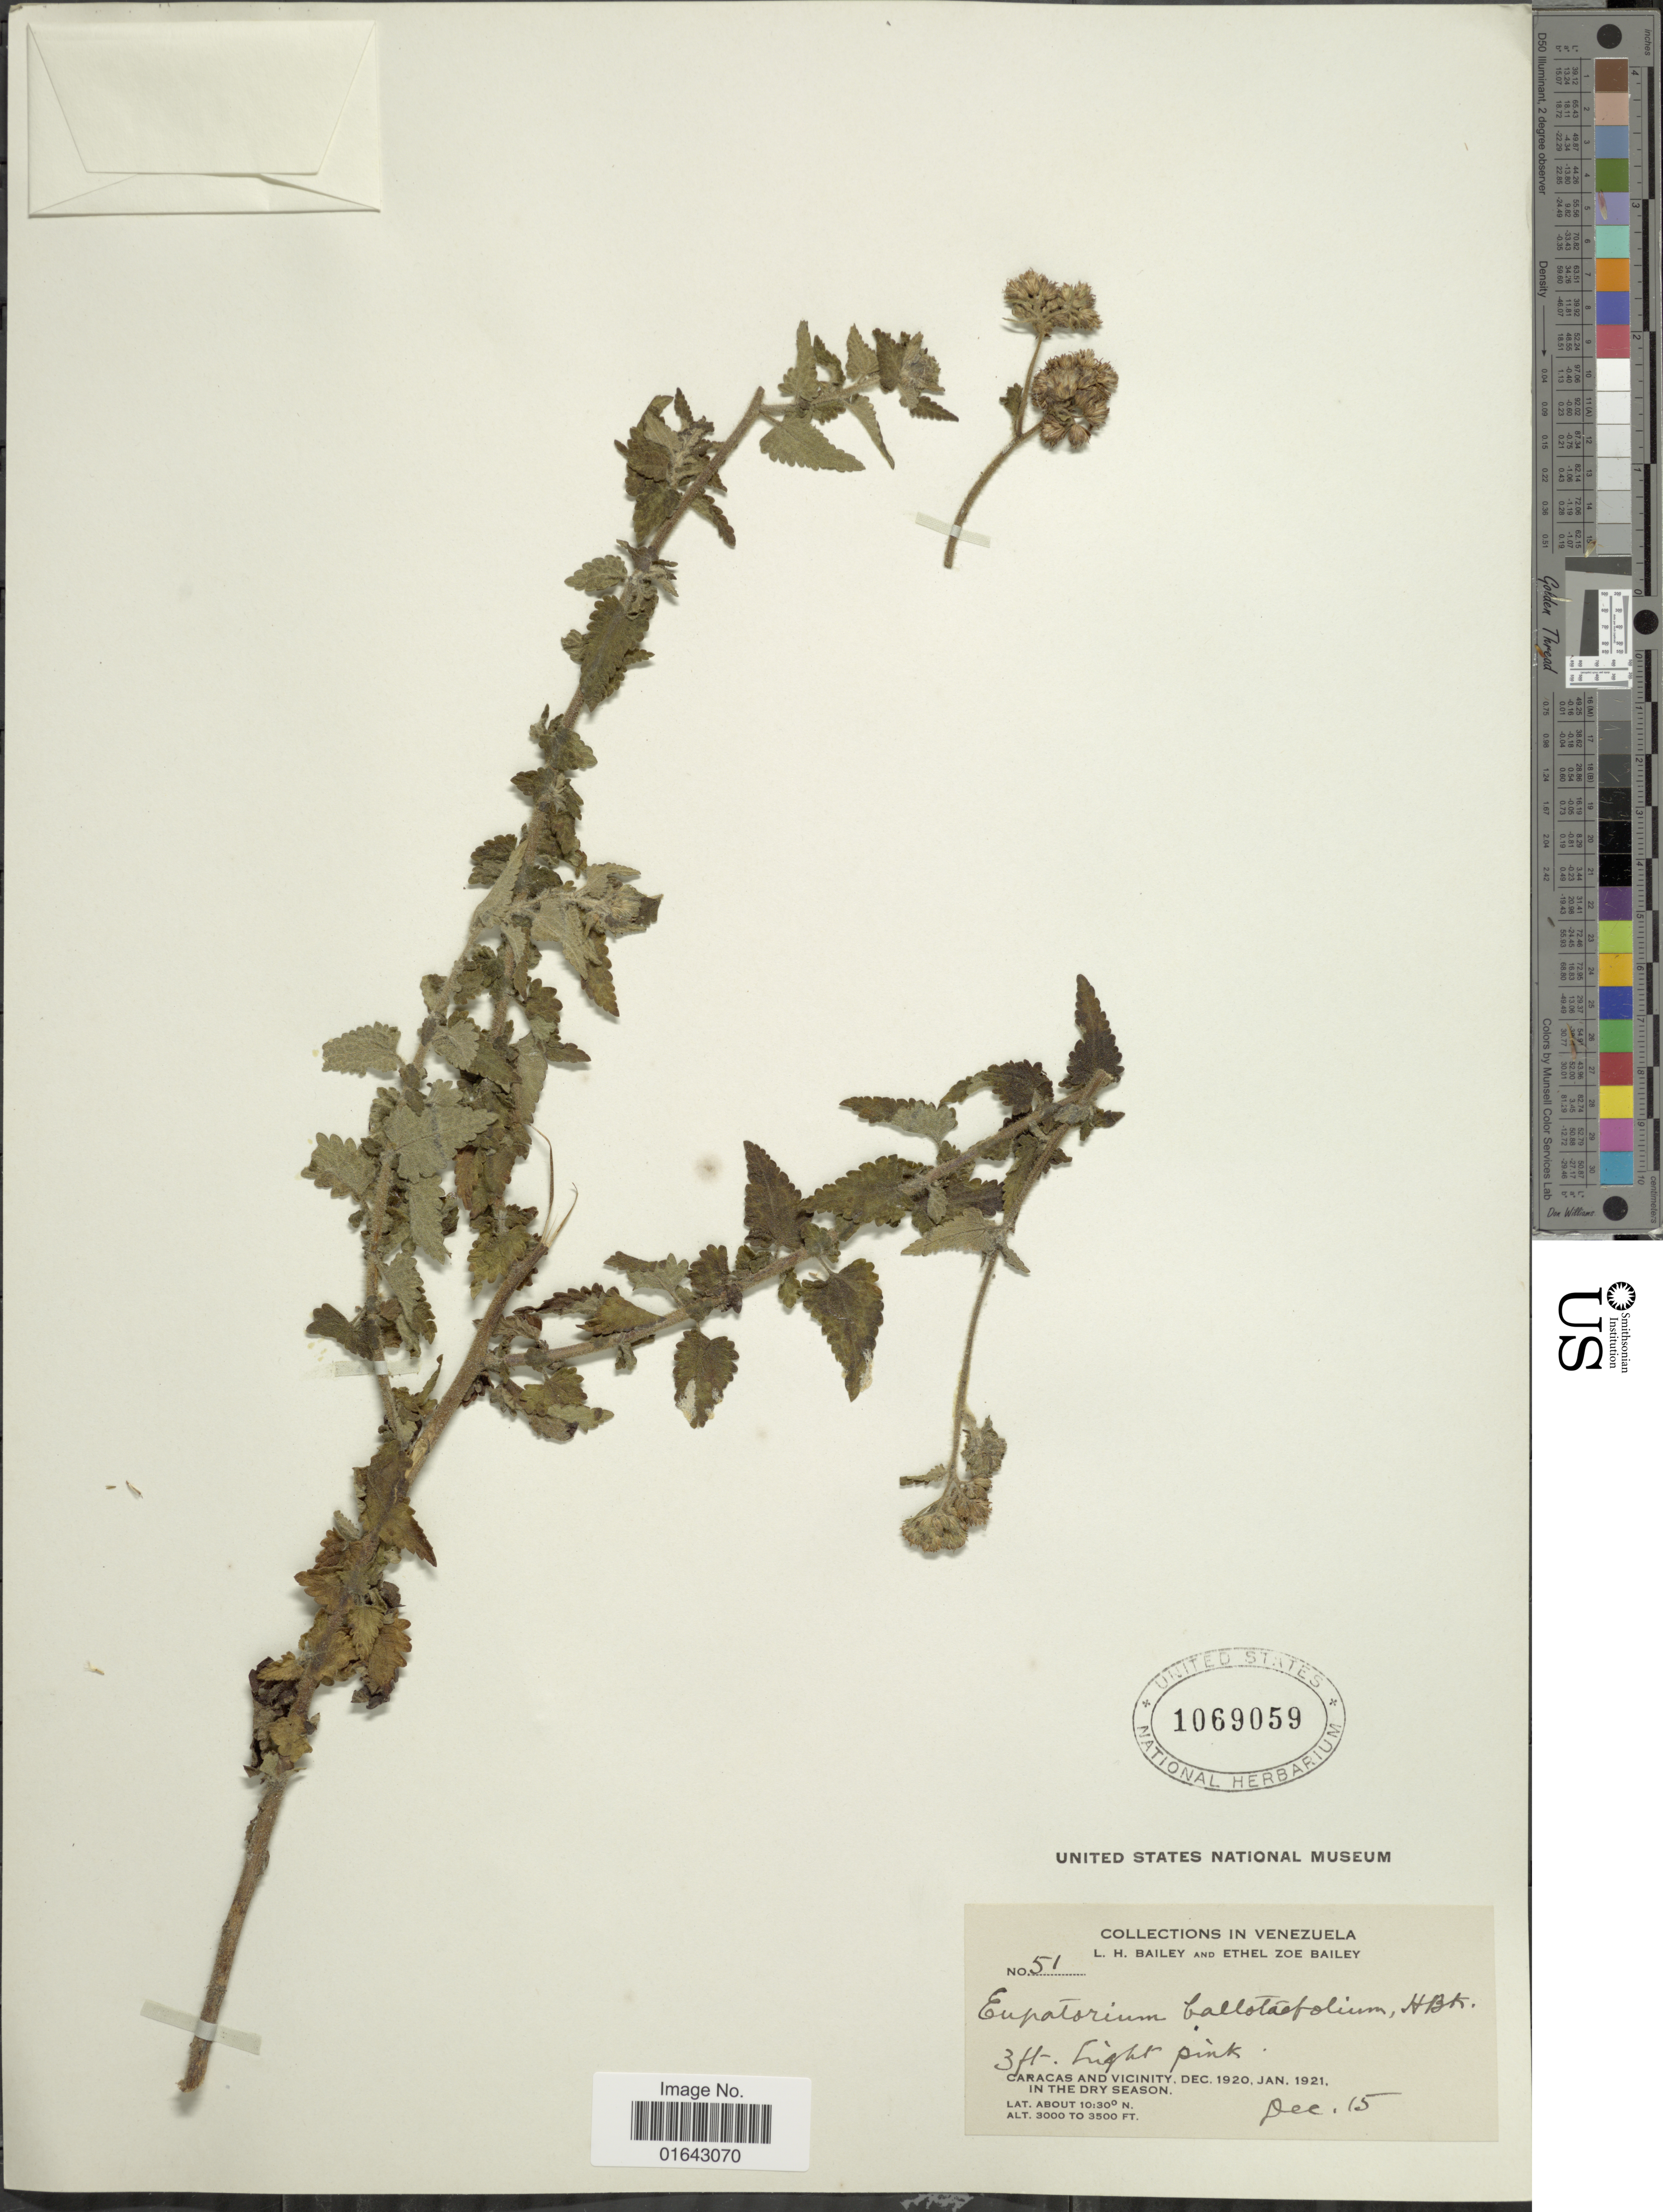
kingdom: Plantae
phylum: Tracheophyta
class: Magnoliopsida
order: Asterales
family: Asteraceae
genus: Conocliniopsis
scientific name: Conocliniopsis prasiifolia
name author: (DC.) R.M. King & H. Rob.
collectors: L. H. Bailey & E. Z. Bailey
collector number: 51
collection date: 1920-12-15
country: Venezuela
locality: Caracas and Vicinity. In the dry season.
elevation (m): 914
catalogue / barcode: US 1069059